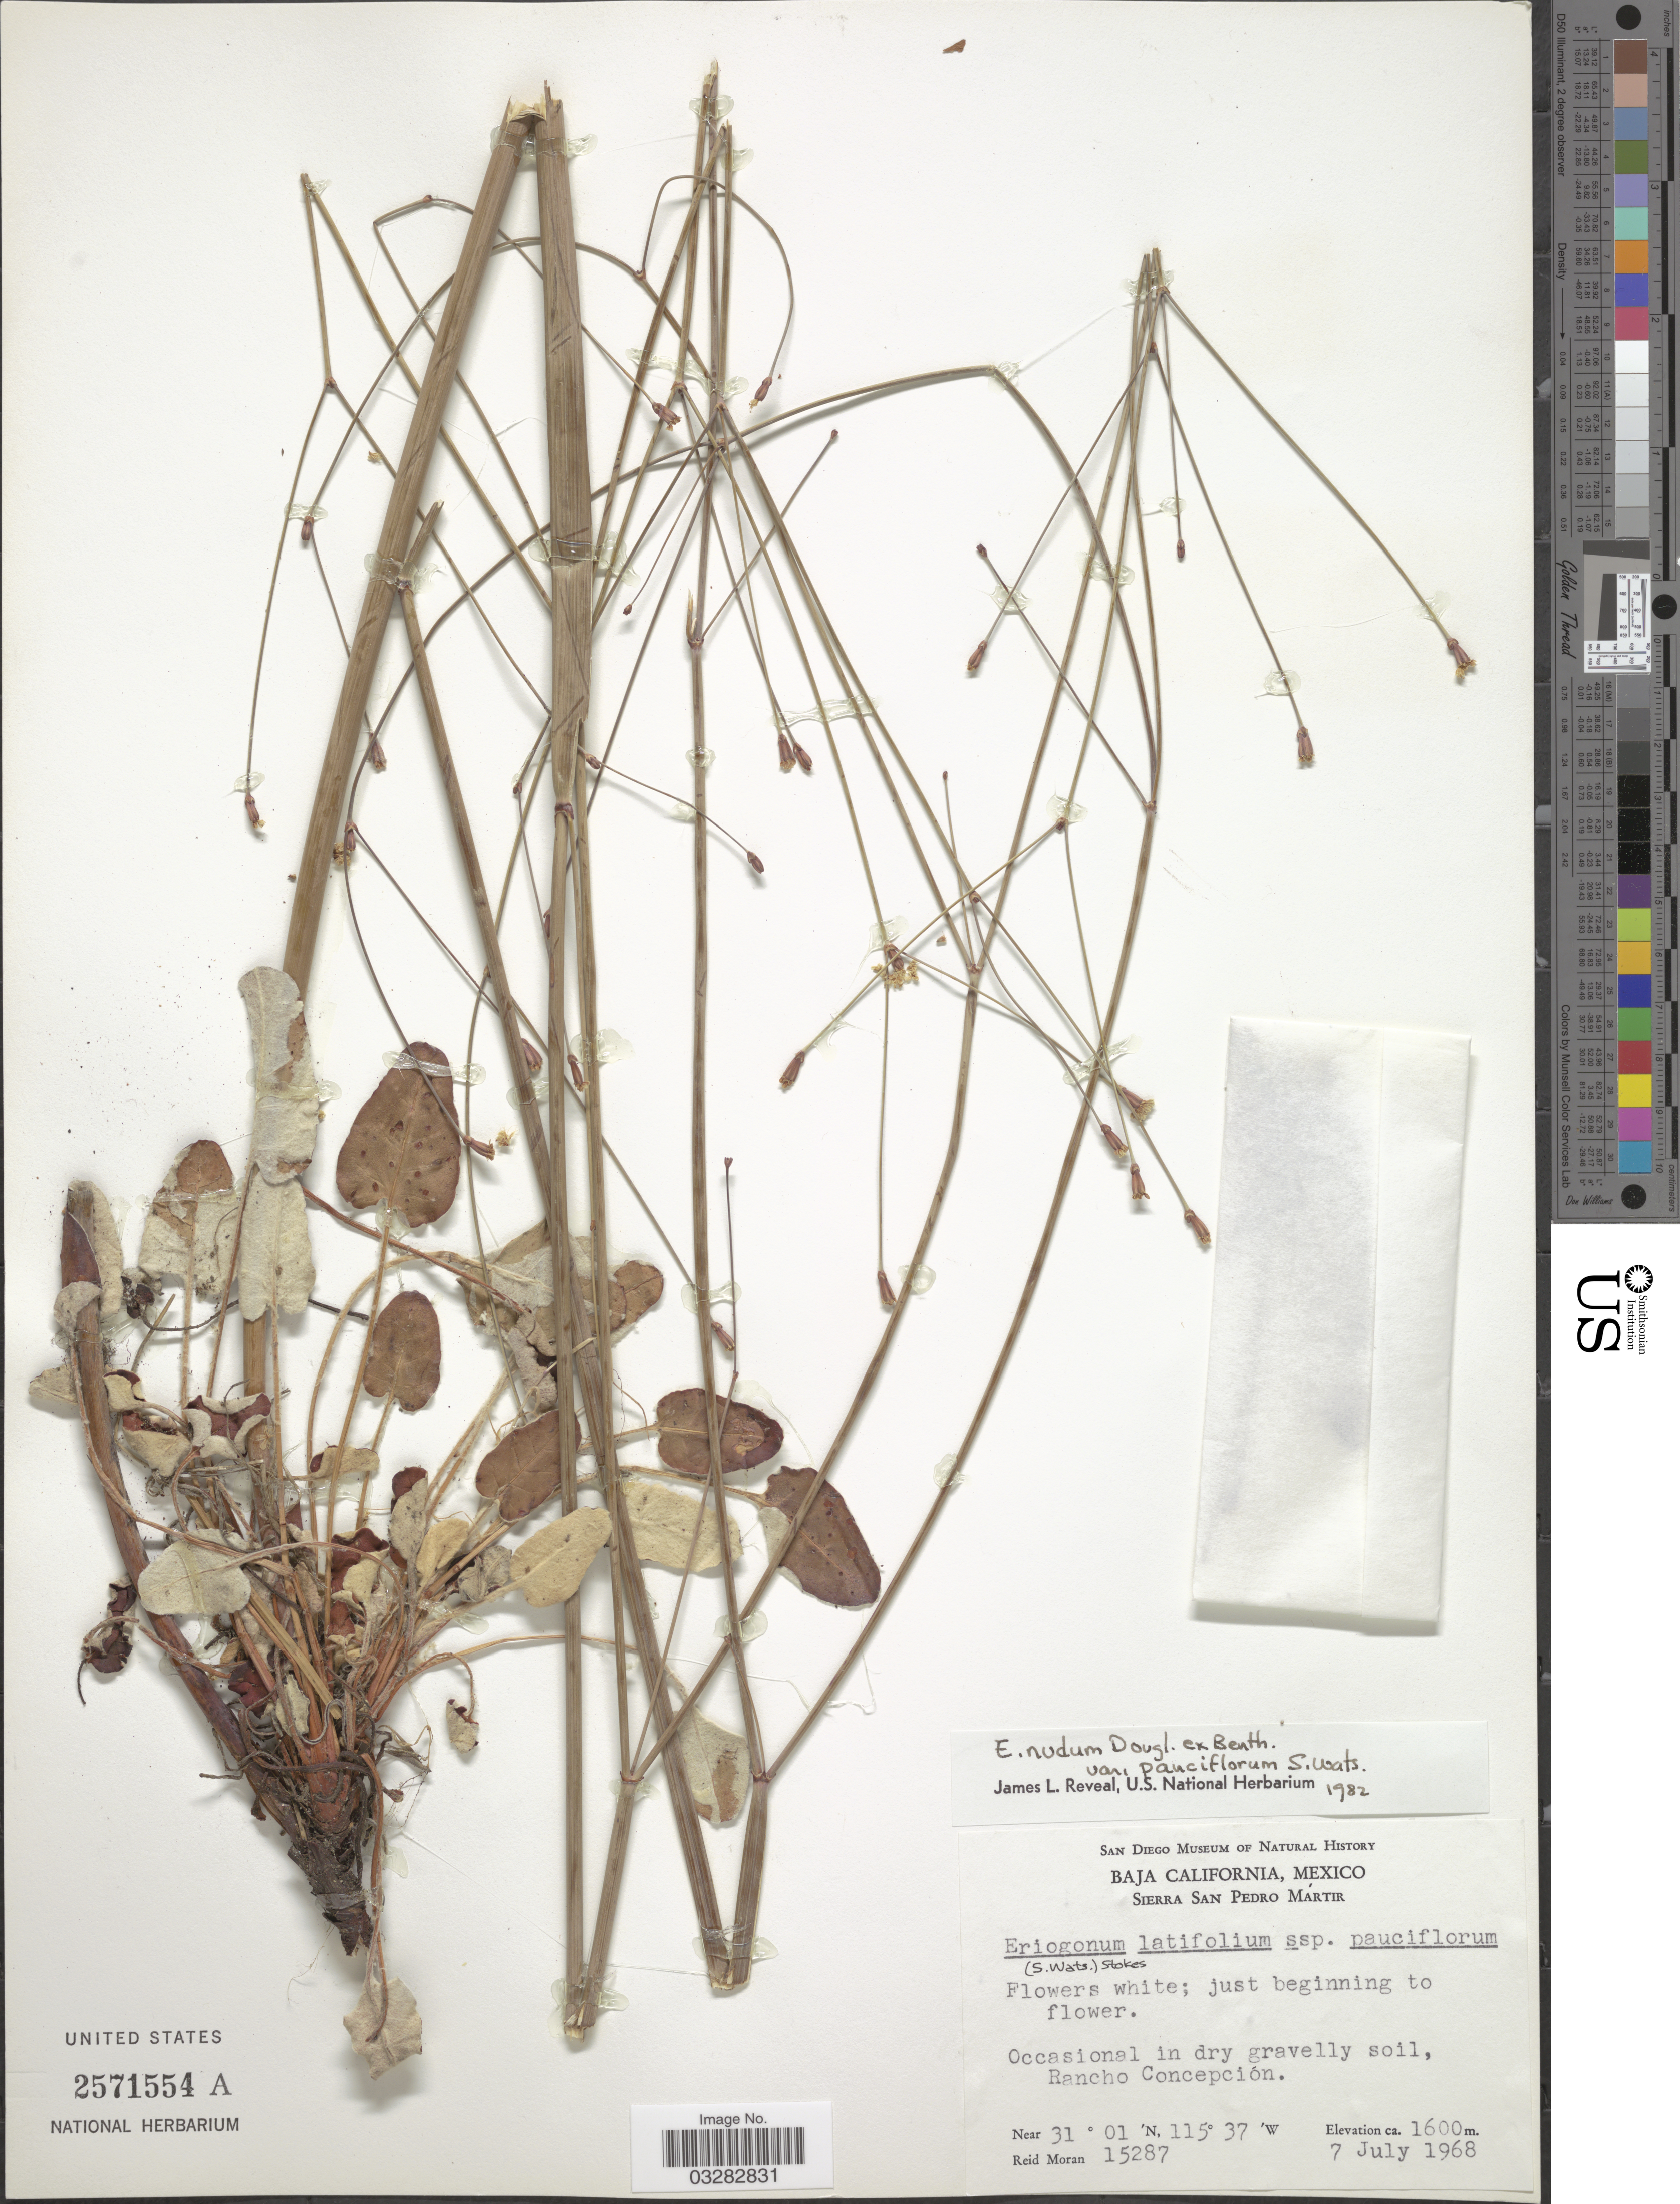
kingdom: Plantae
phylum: Tracheophyta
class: Magnoliopsida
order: Caryophyllales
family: Polygonaceae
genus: Eriogonum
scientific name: Eriogonum nudum var. nudum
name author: Douglas ex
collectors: R. V. Moran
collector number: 15287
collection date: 1968-07-07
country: Mexico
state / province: Baja California Norte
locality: Sierra San Pedro Mártir. Rancho Concepción.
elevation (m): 1600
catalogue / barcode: US 2571554A